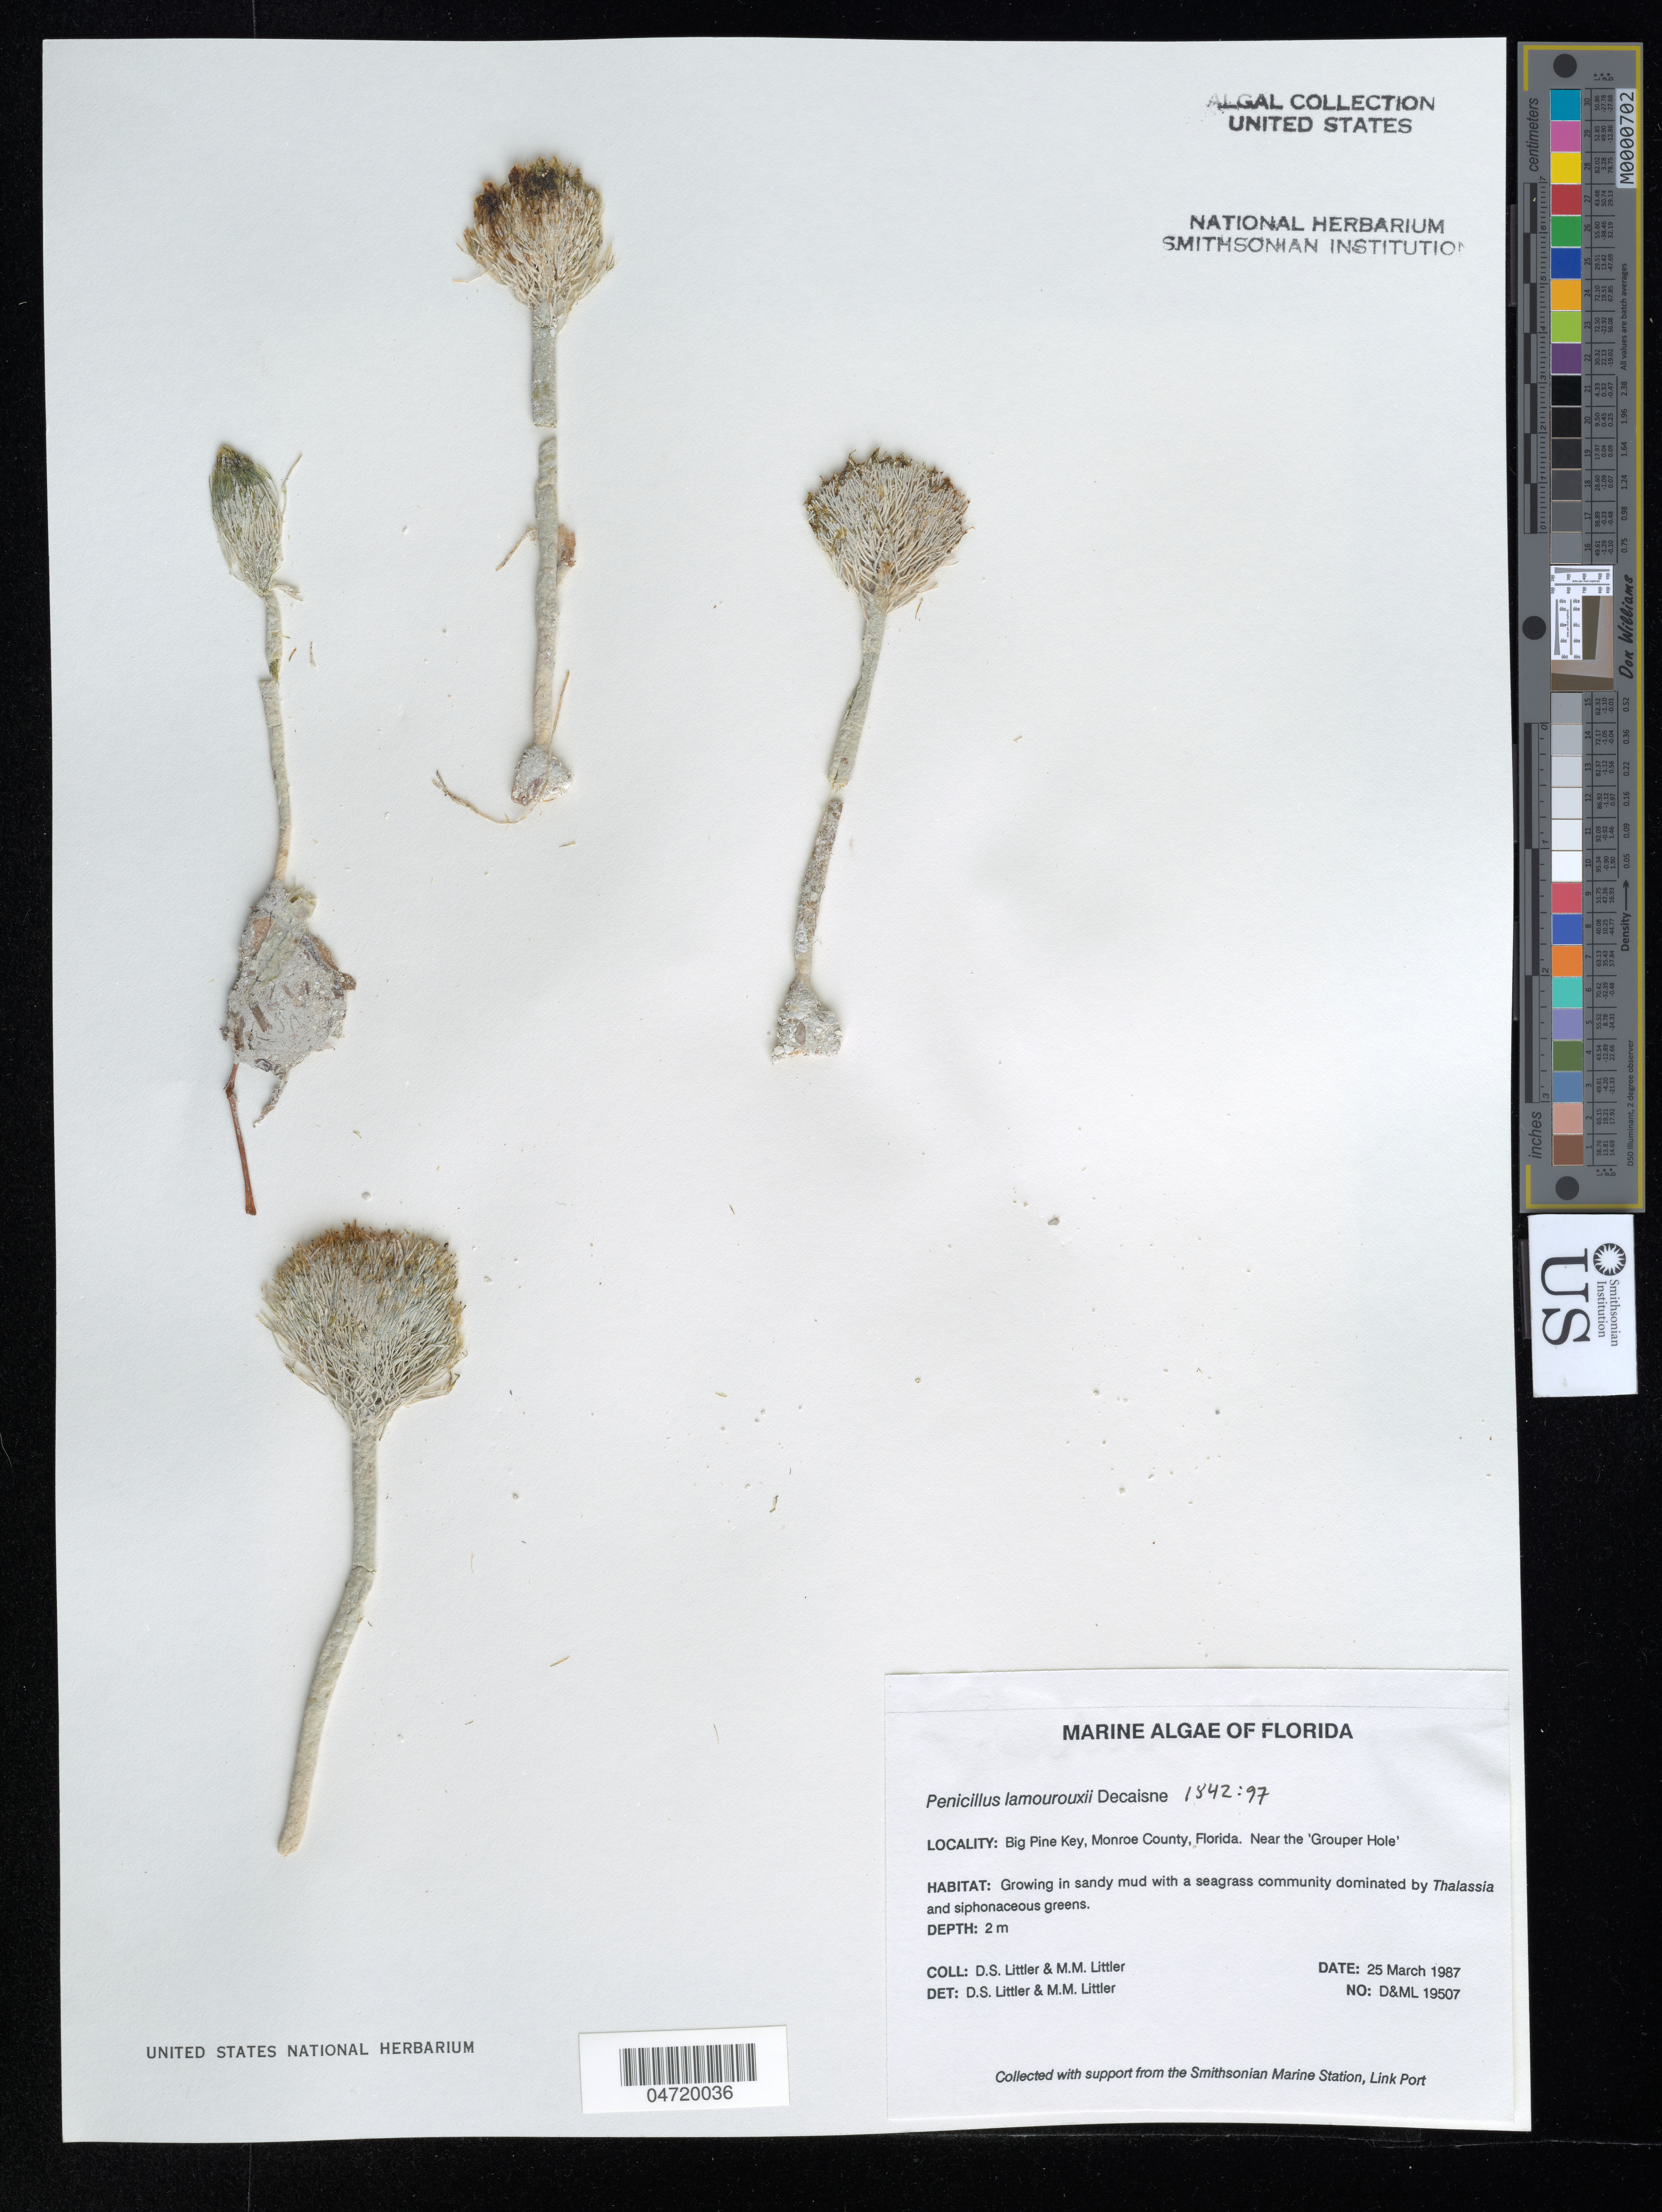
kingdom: Plantae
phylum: Chlorophyta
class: Ulvophyceae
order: Bryopsidales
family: Udoteaceae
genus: Penicillus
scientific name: Penicillus lamourouxii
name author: Decne.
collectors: D. S. Littler & M. M. Littler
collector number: D&ML 19507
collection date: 1987-03-25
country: United States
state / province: Florida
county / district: Monroe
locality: Big Pine Key, Monroe County. Near the 'Grouper Hole'.